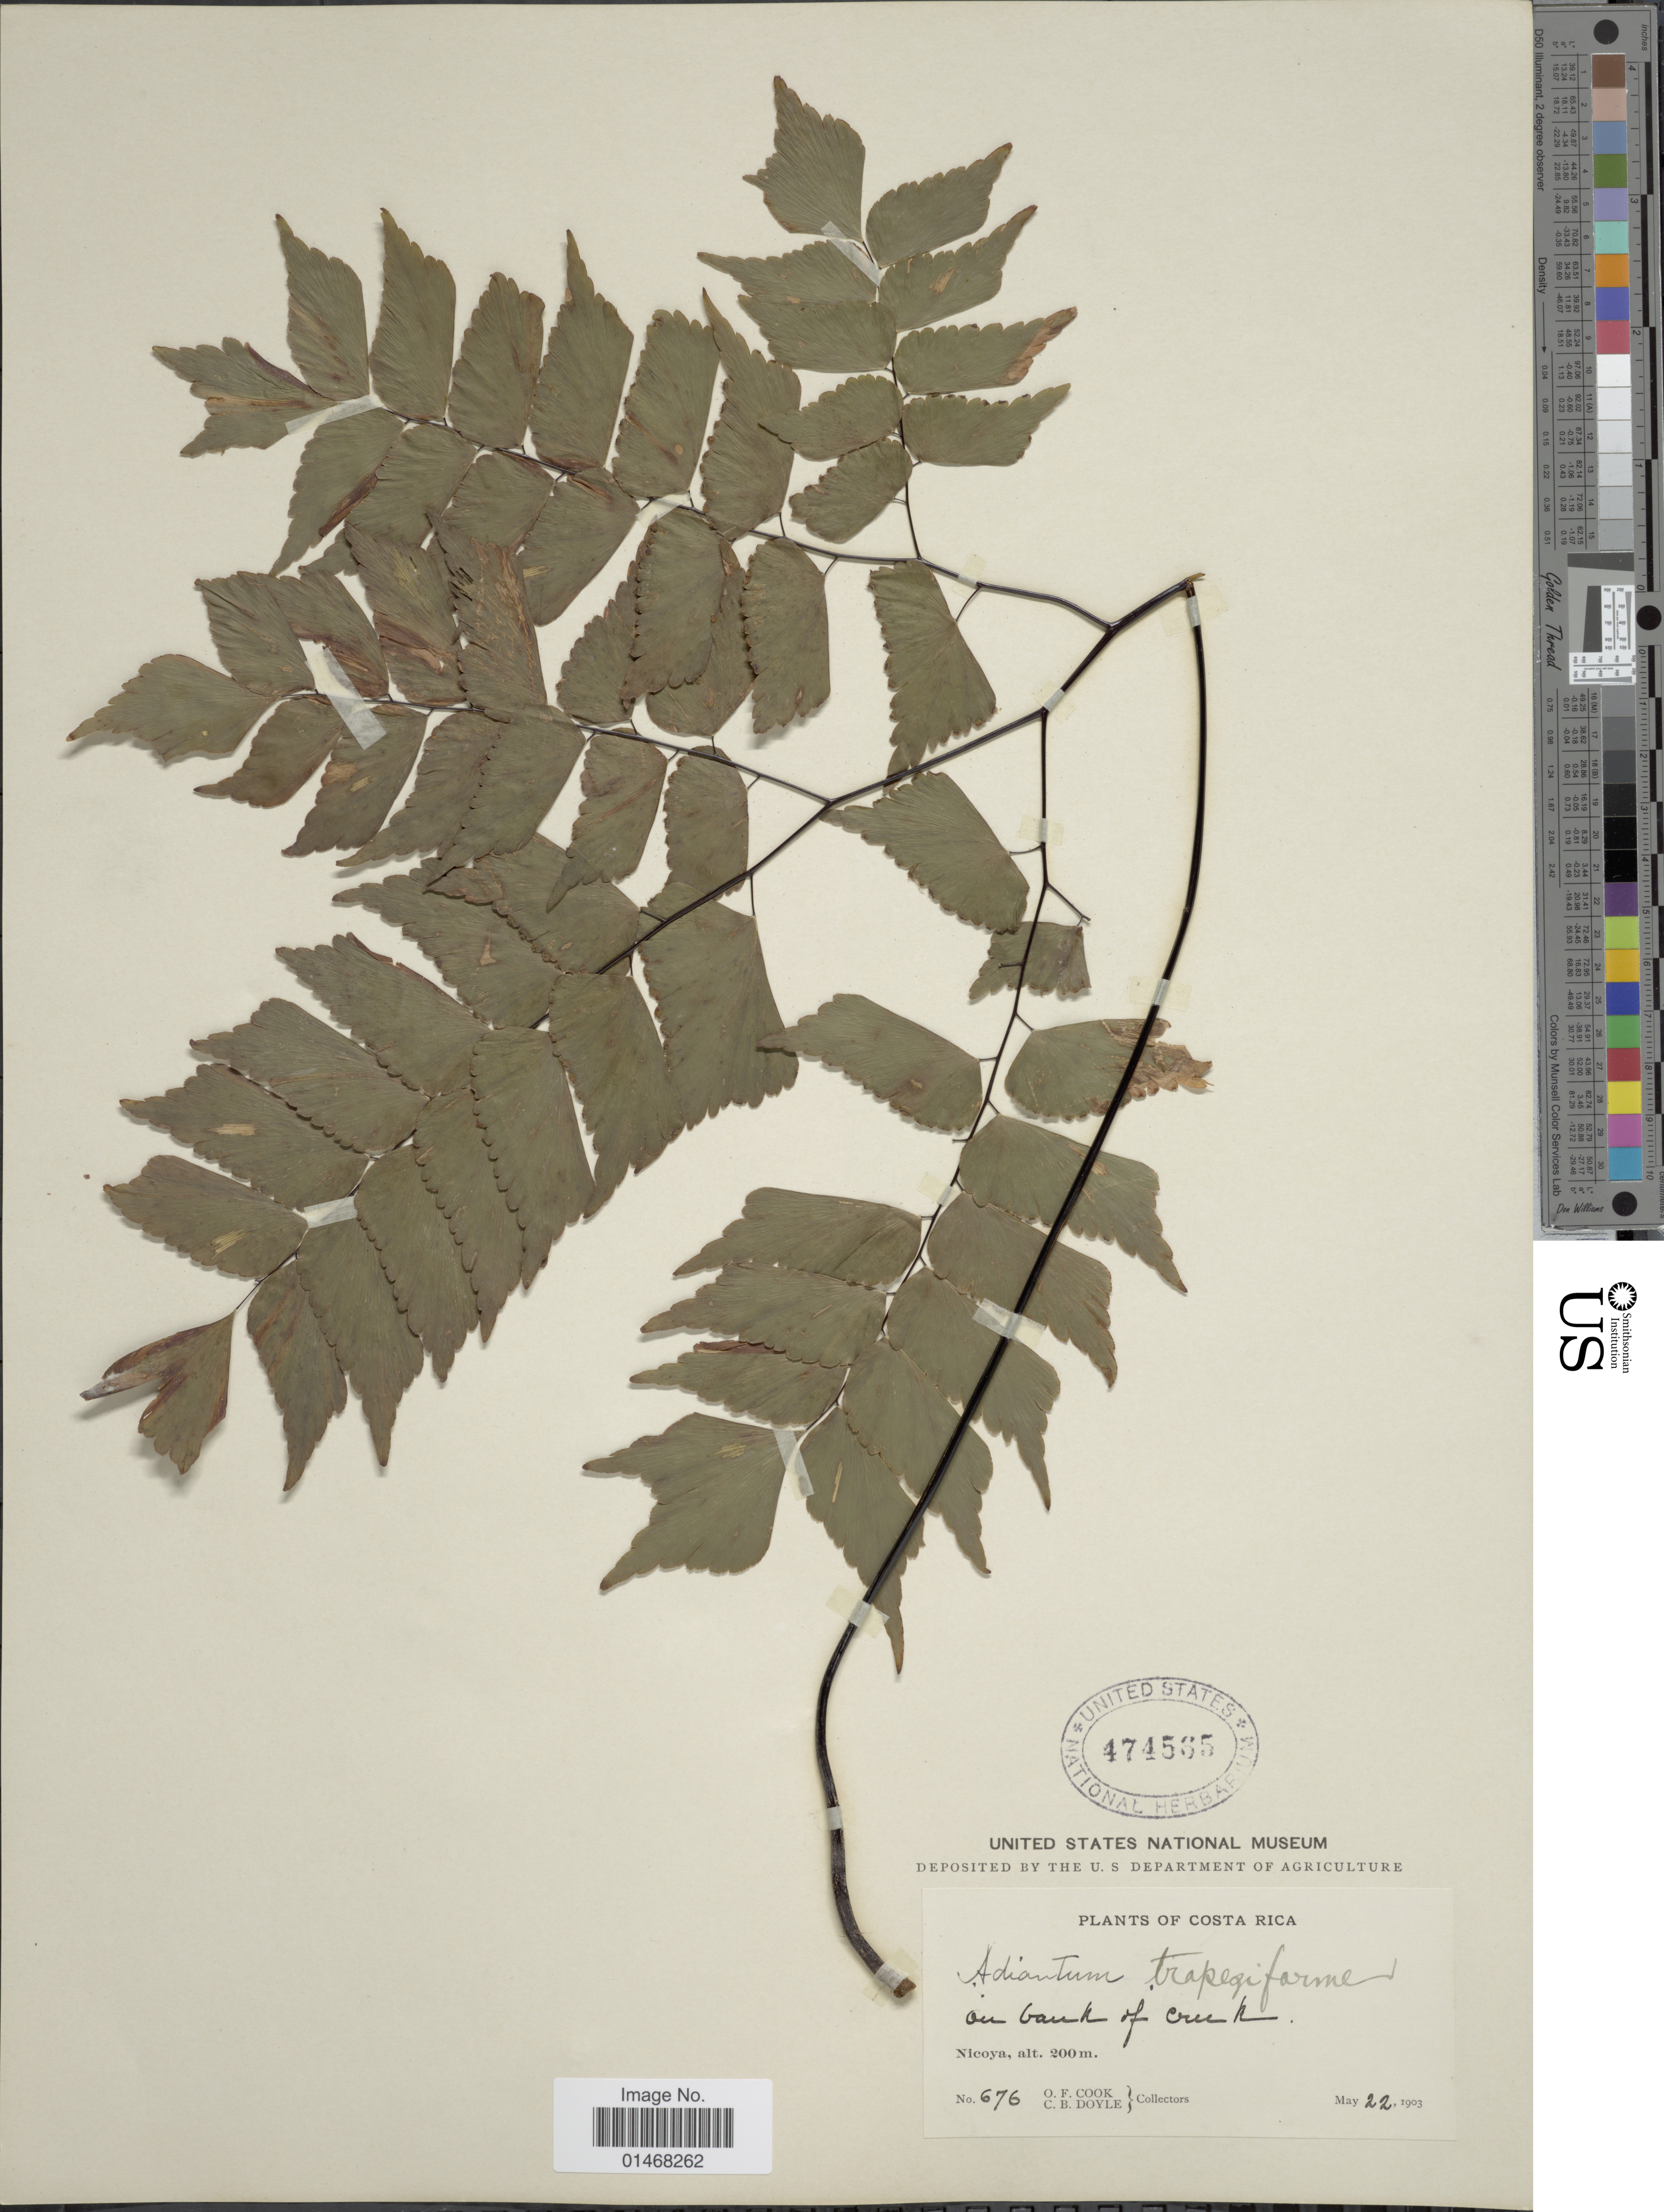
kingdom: Plantae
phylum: Tracheophyta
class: Polypodiopsida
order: Polypodiales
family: Pteridaceae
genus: Adiantum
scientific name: Adiantum trapeziforme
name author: L.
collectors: O. F. Cook & C. Doyle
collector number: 676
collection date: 1903-05-22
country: Costa Rica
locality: Nicoya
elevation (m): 200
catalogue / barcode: US 474565